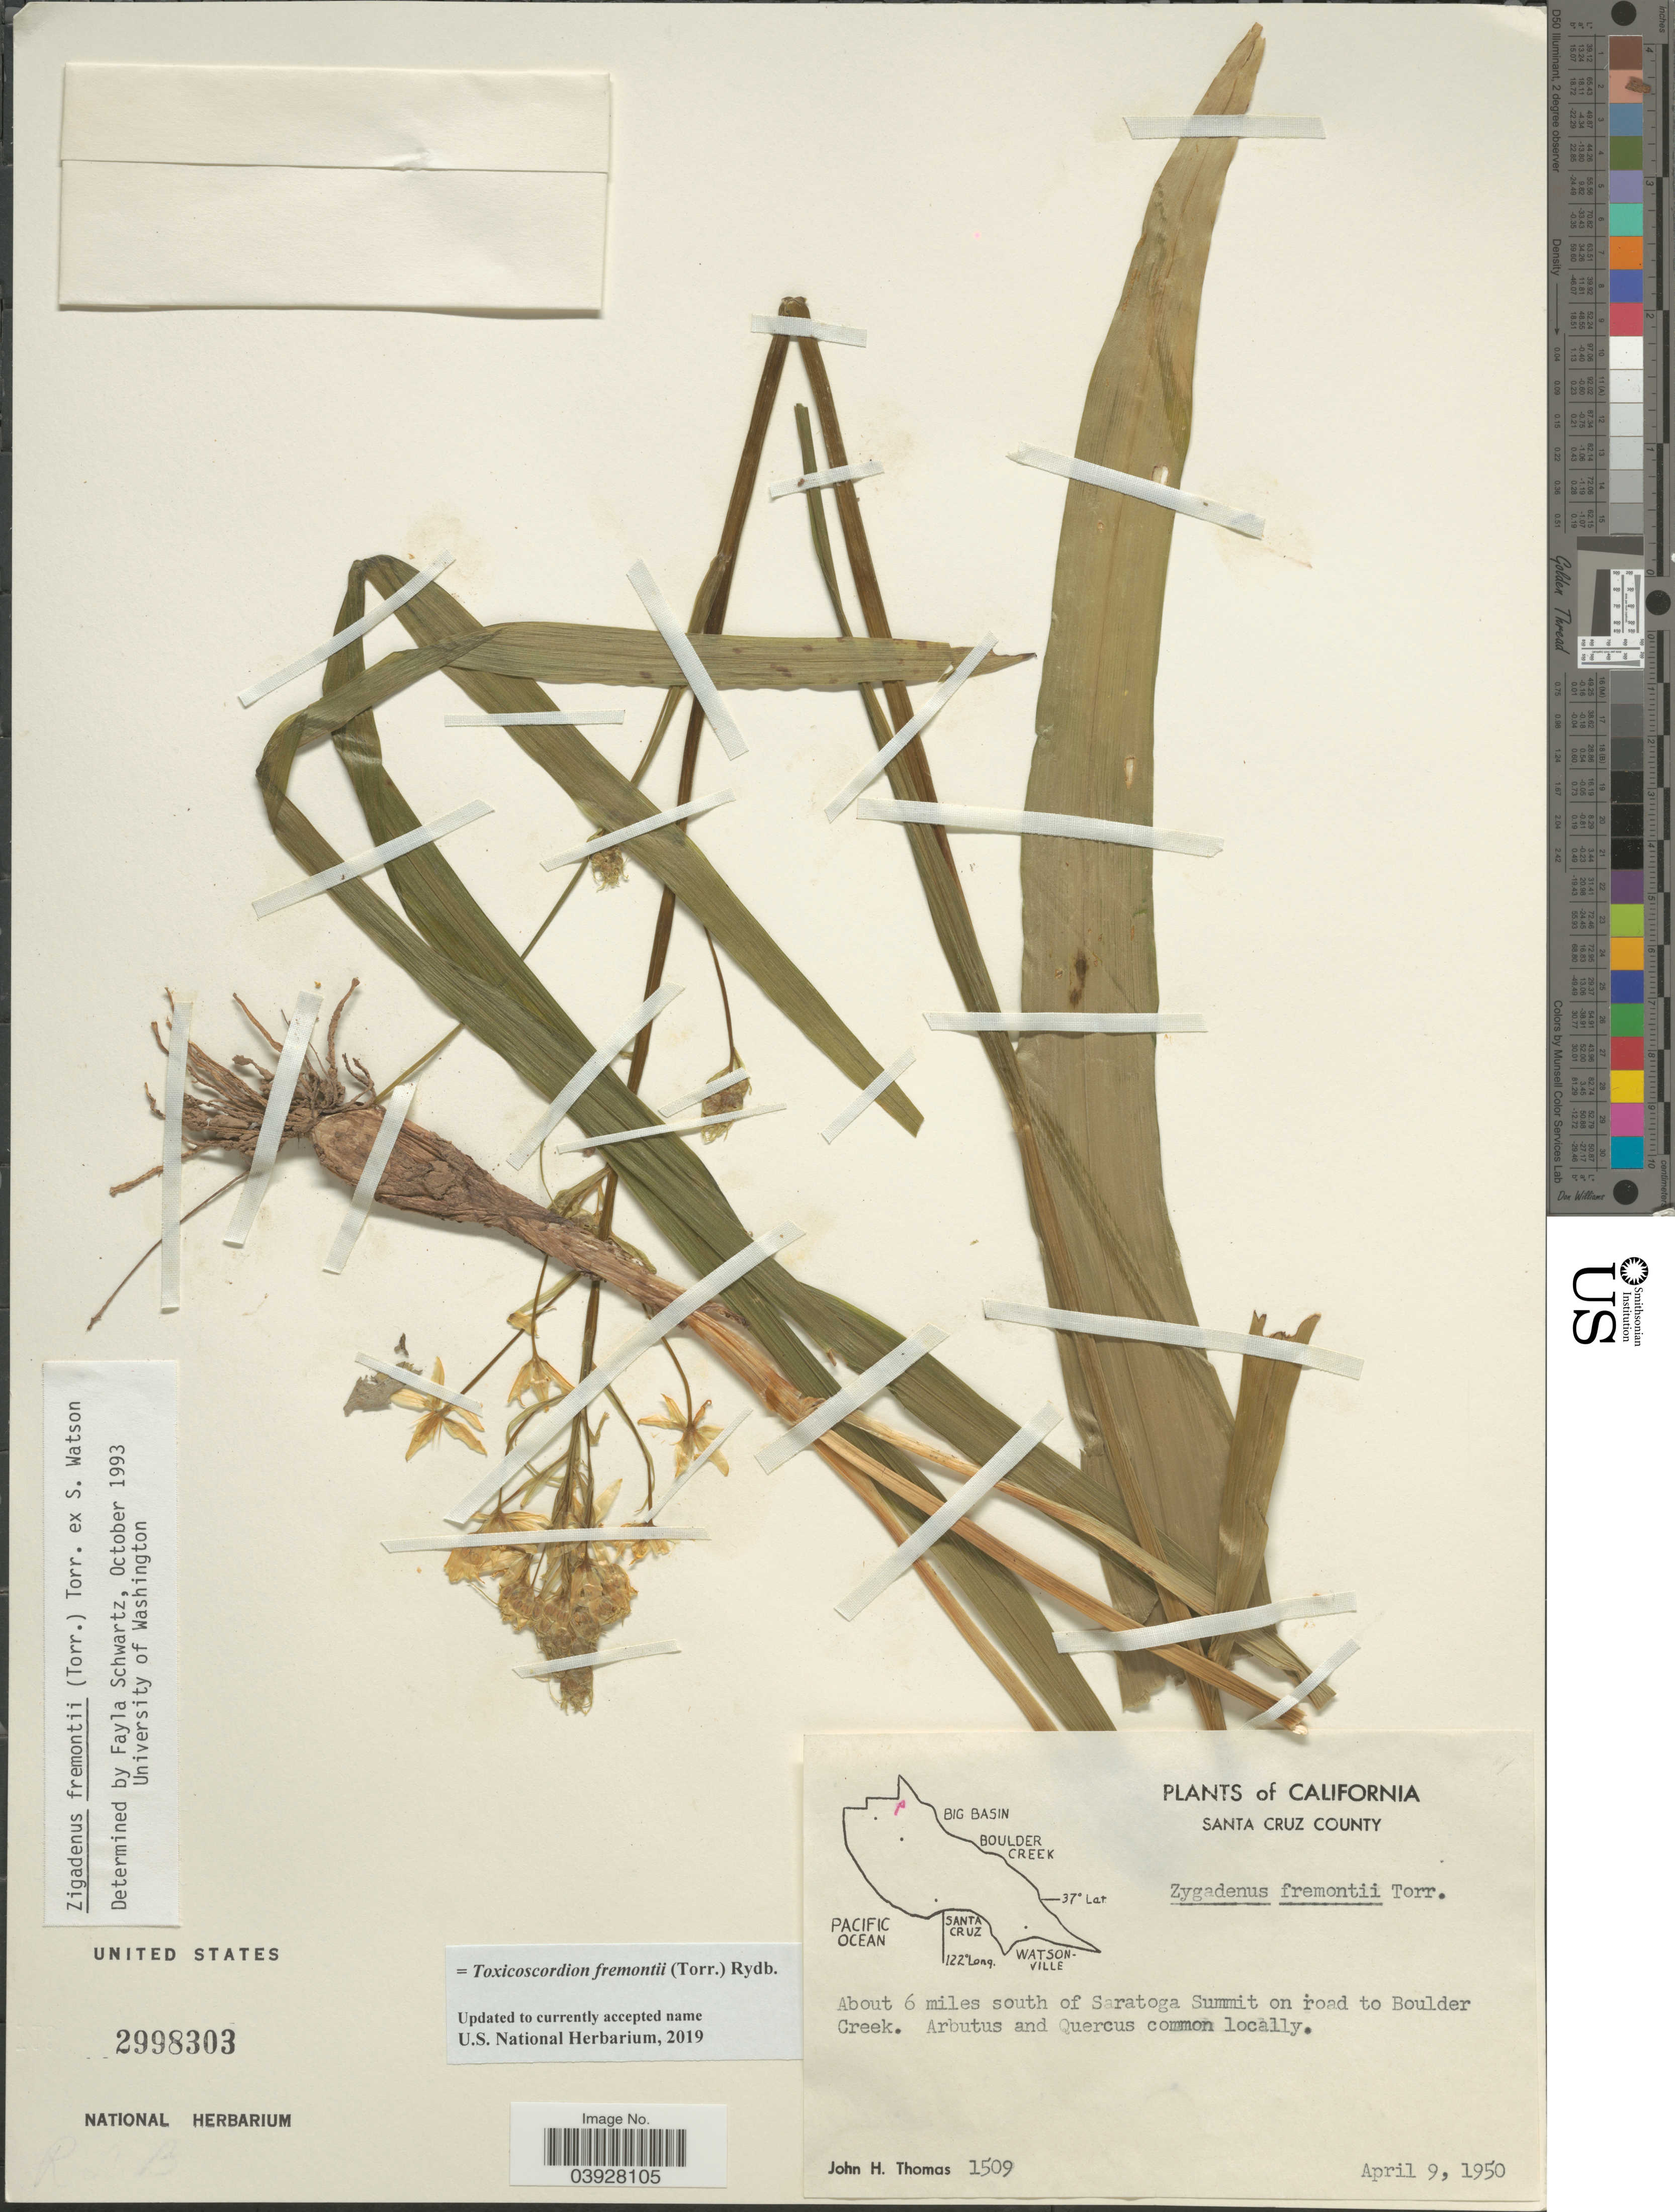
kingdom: Plantae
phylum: Tracheophyta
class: Liliopsida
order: Liliales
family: Melanthiaceae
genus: Toxicoscordion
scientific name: Toxicoscordion fremontii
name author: (Torr.) Rydb.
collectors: J. H. Thomas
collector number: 1509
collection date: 1950-04-09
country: United States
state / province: California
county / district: Santa Cruz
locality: Santa Cruz County. About 6 miles south of Saratoga Summit on road to Boulder Creek.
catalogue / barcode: US 2998303